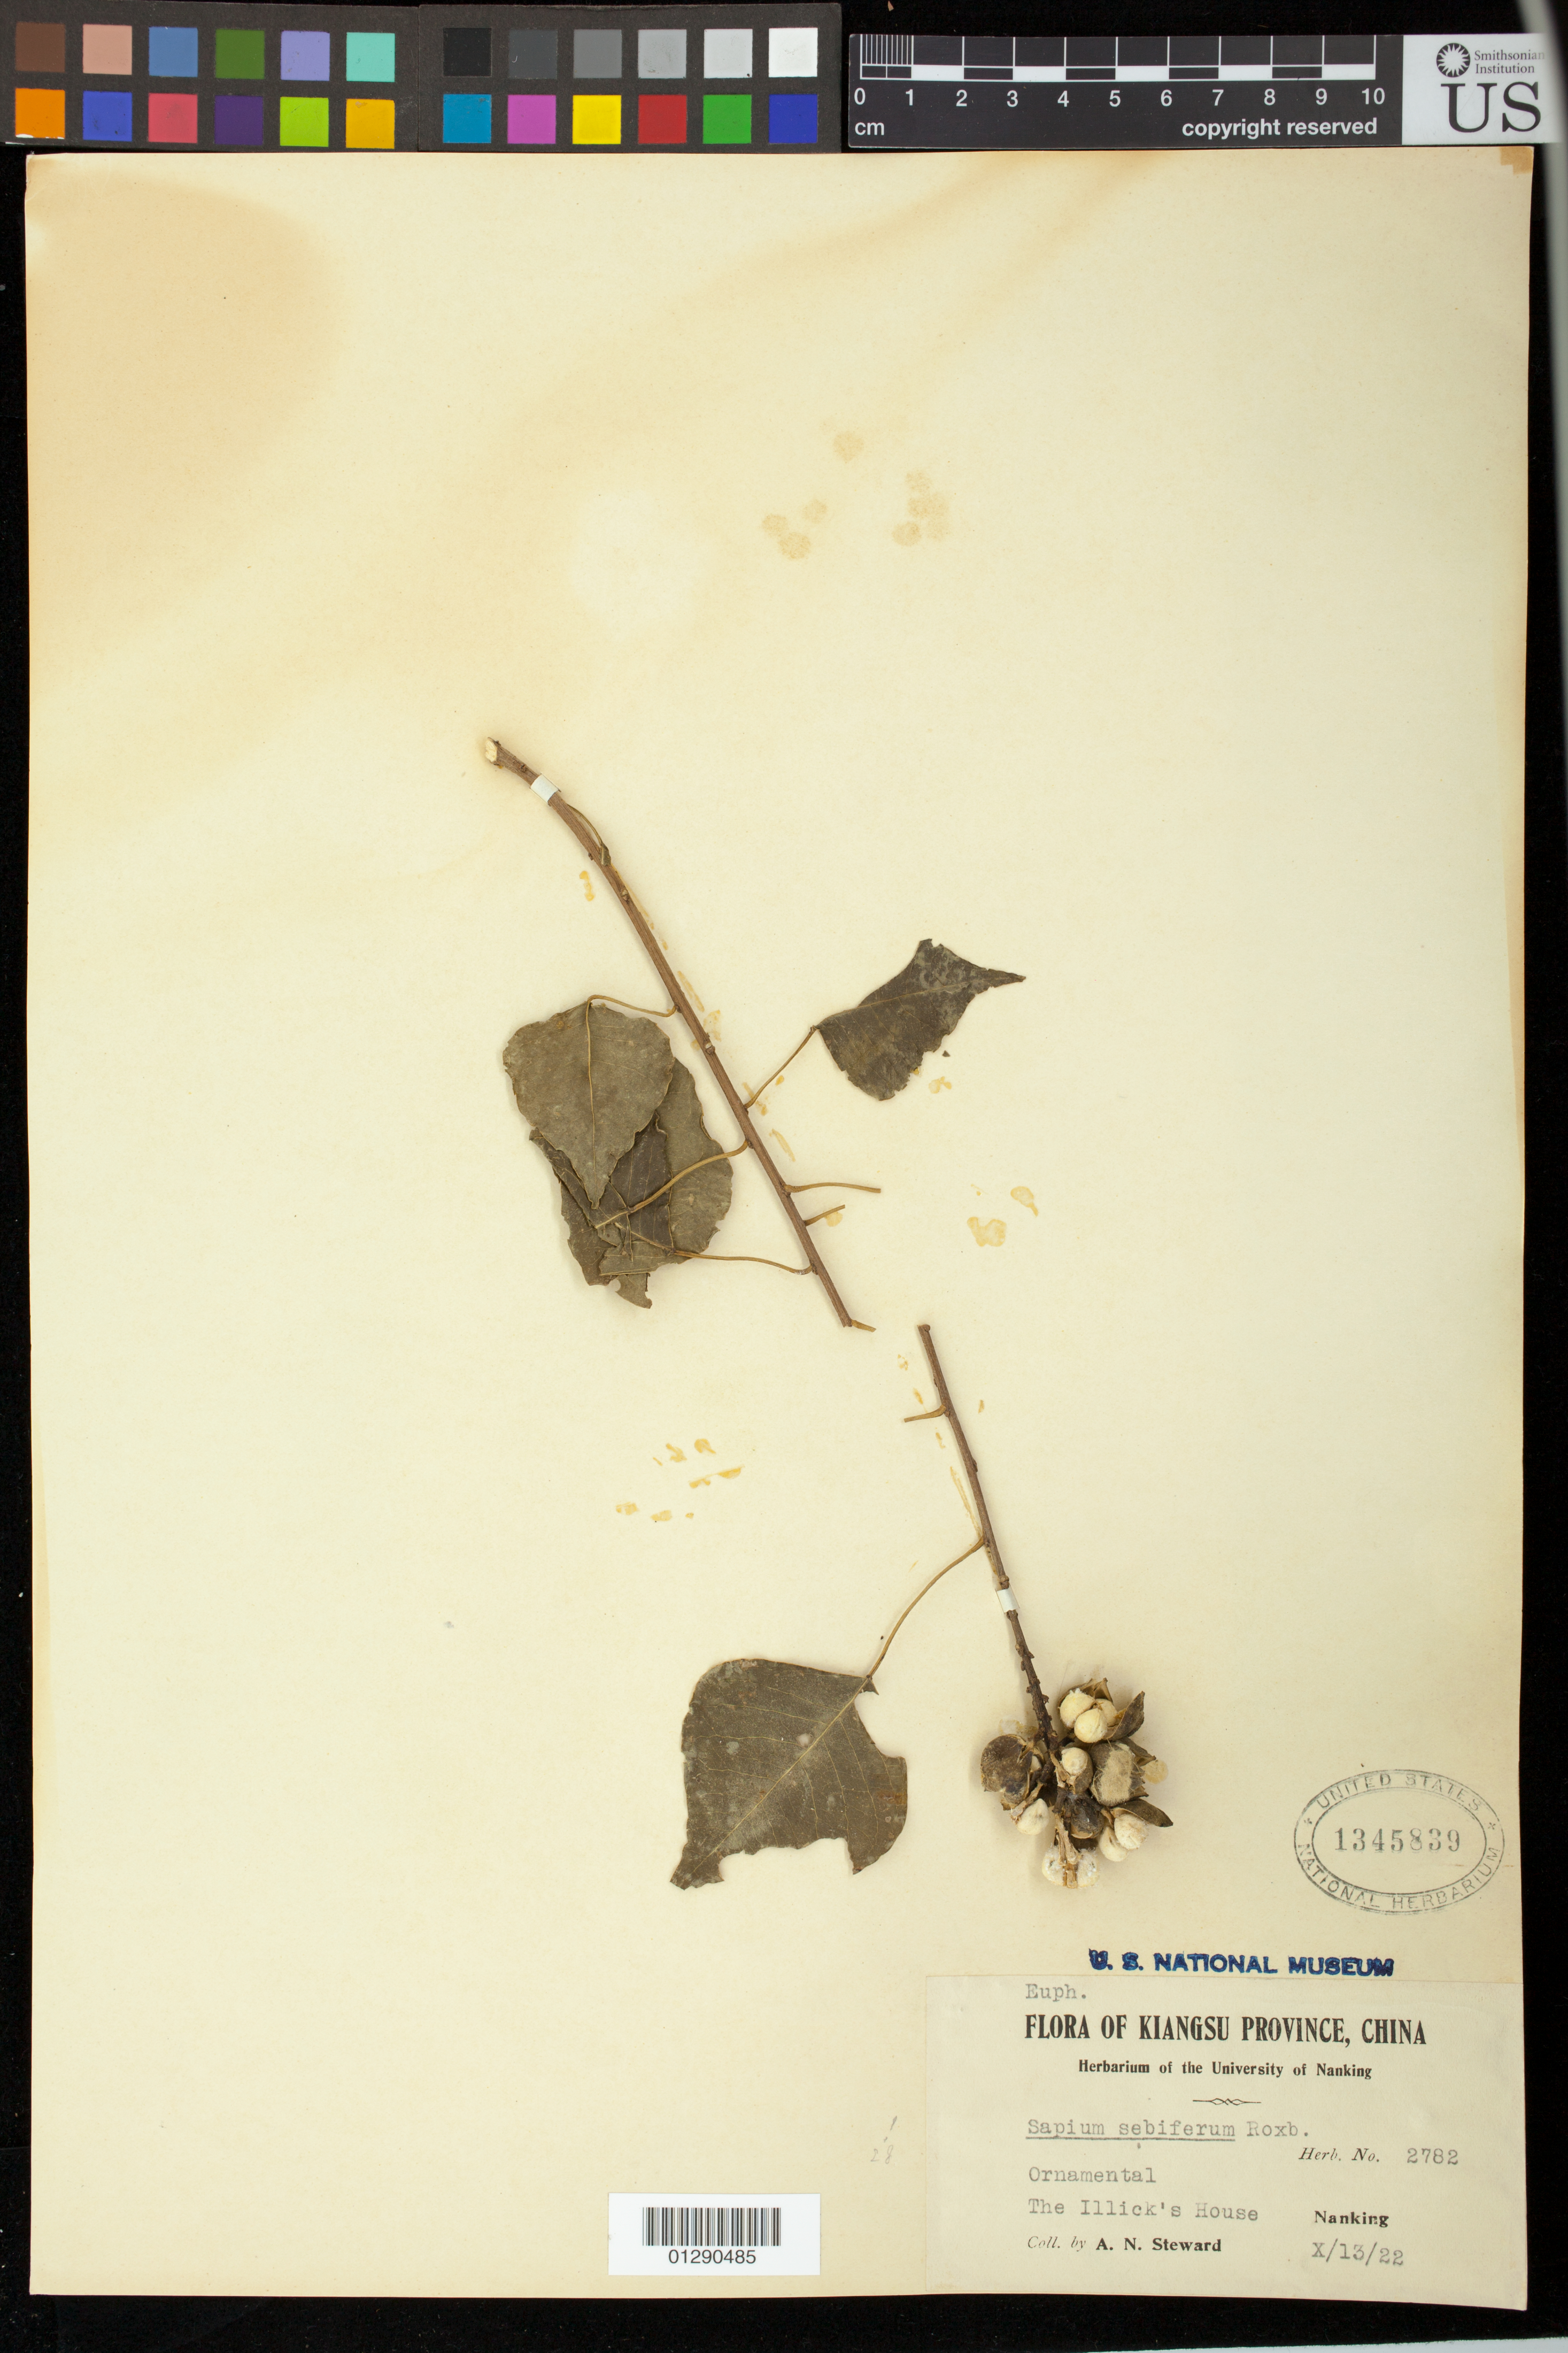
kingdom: Plantae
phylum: Tracheophyta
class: Magnoliopsida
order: Malpighiales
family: Euphorbiaceae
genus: Sapium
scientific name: Sapium sebiferum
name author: (L.) Roxb.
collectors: A. N. Steward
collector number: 2782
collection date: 1922-10-13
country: China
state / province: Jiangsu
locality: The Illick's House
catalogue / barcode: US 1345839